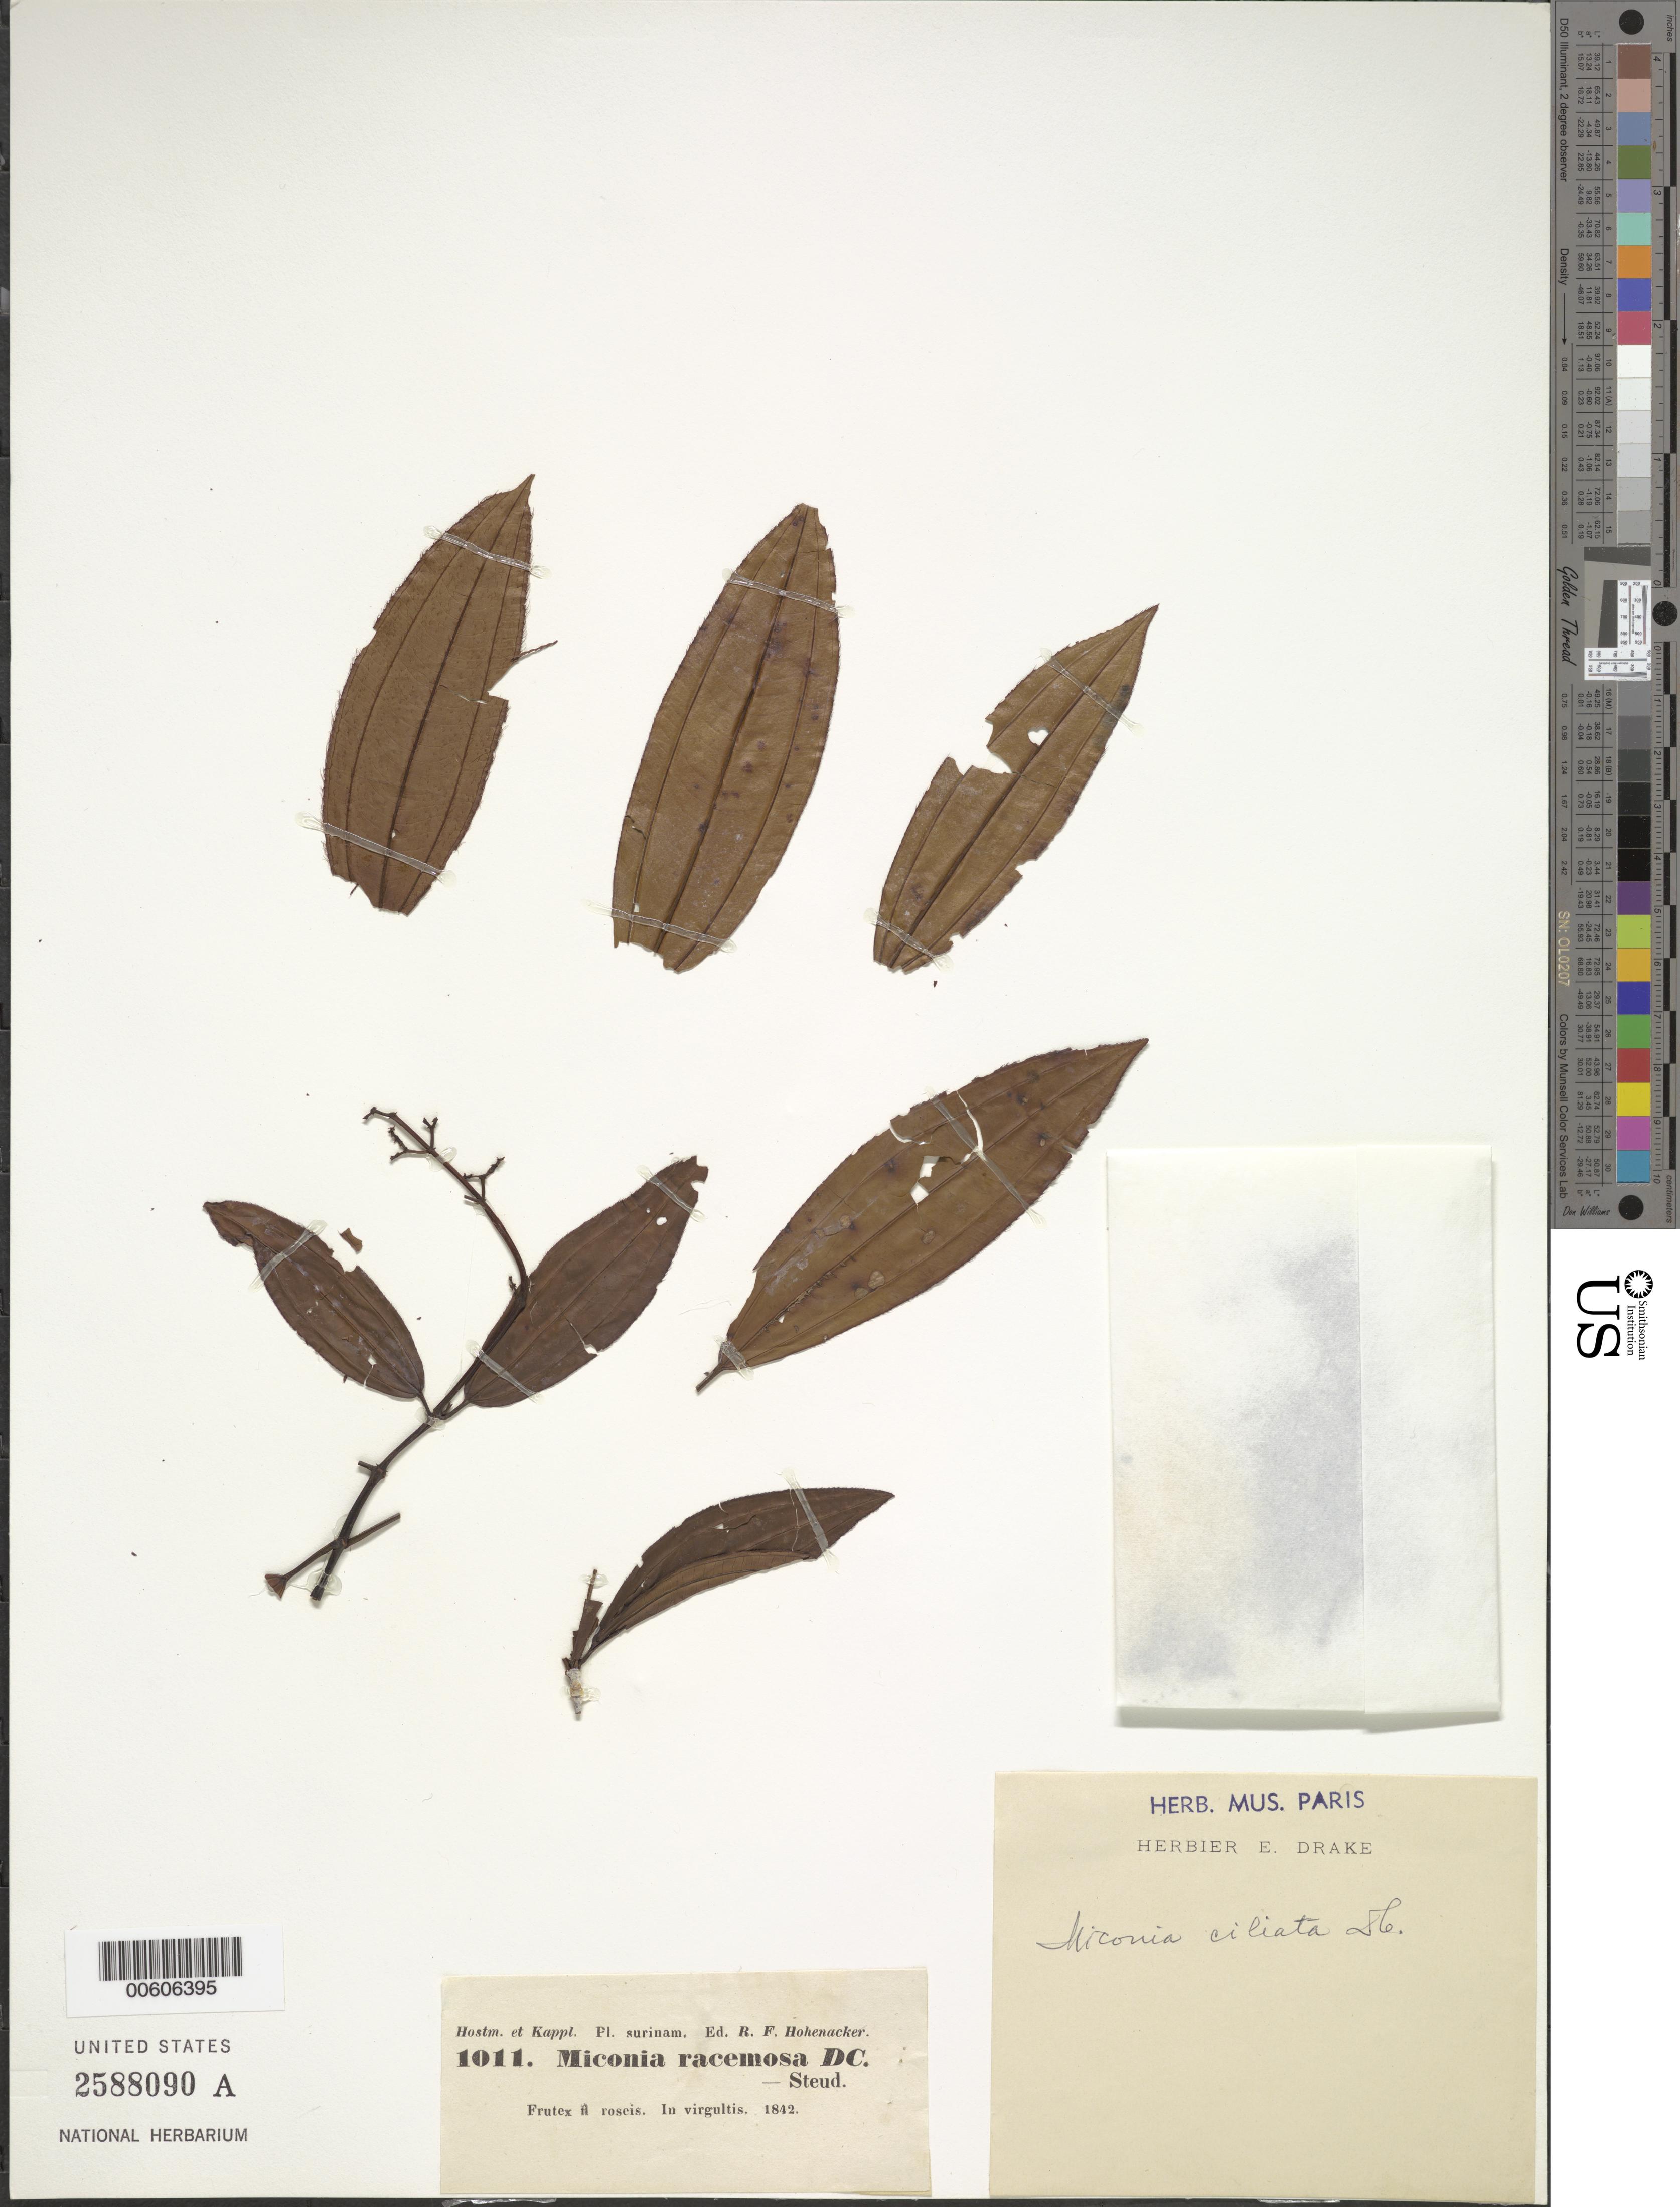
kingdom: Plantae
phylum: Tracheophyta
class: Magnoliopsida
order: Myrtales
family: Melastomataceae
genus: Miconia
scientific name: Miconia ciliata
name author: (Rich.) DC.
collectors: R. F. Hohenacker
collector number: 1011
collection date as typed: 1842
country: Suriname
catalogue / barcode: US 2588090A